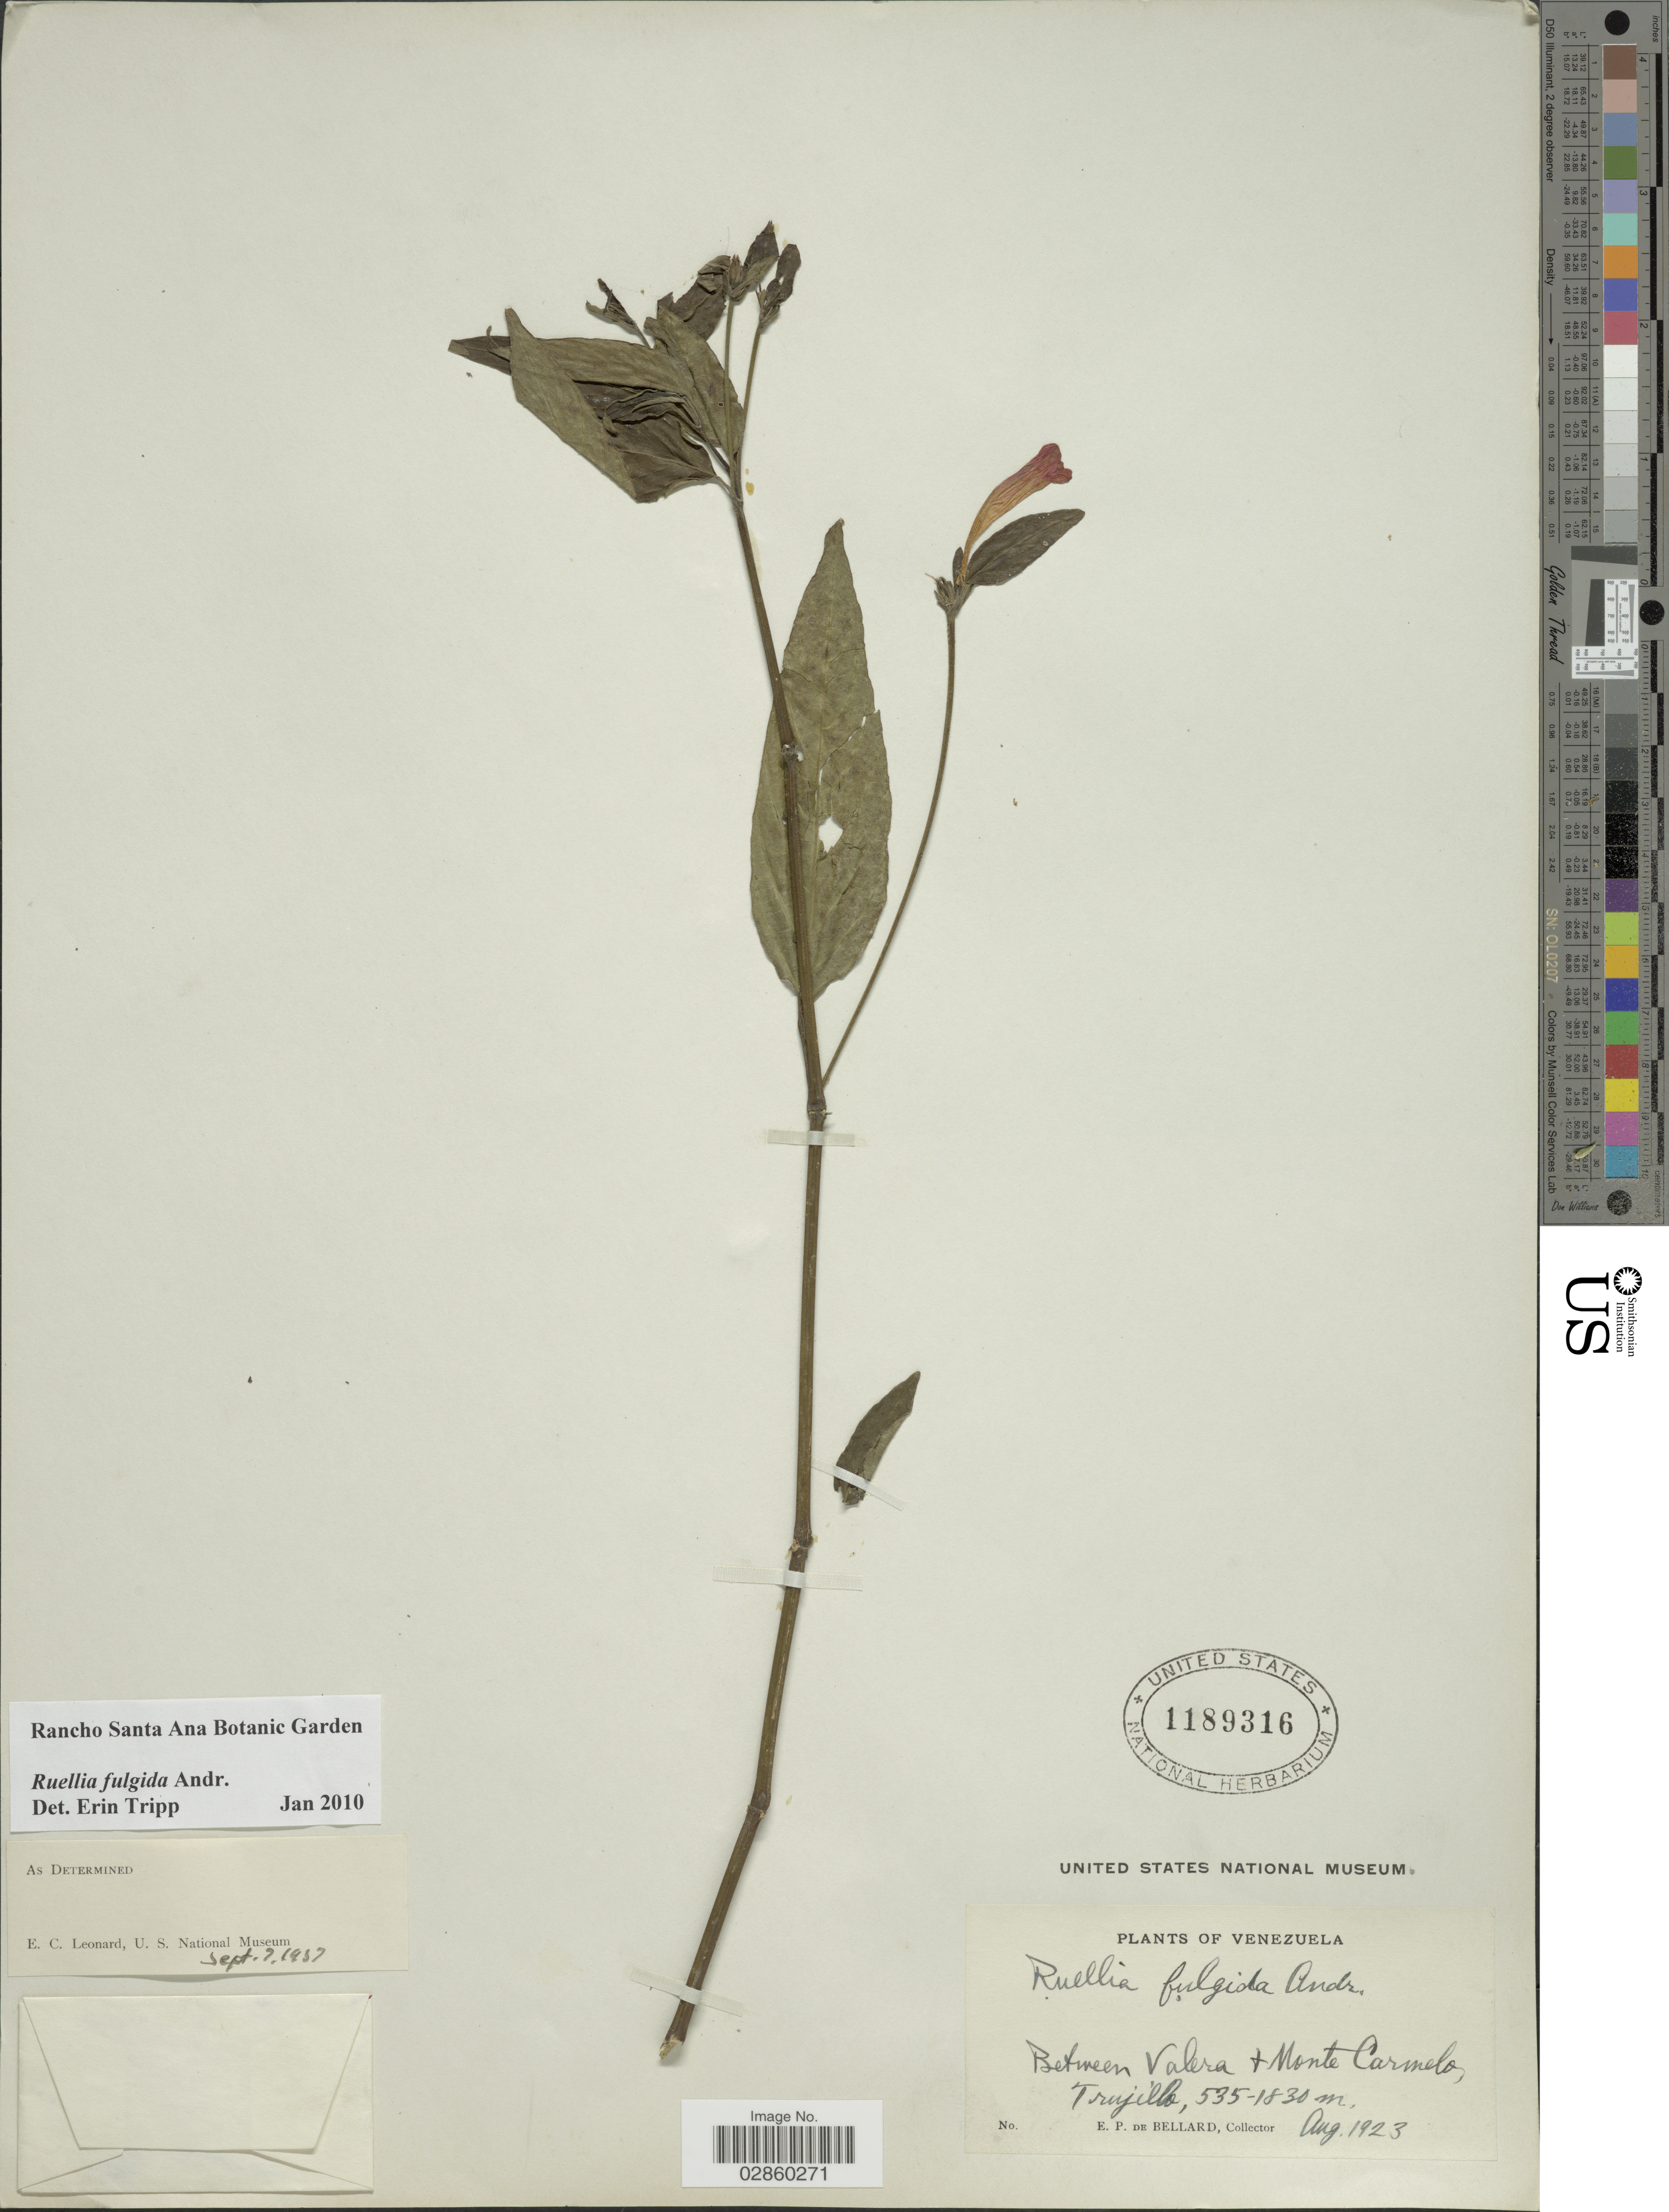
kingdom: Plantae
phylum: Tracheophyta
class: Magnoliopsida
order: Lamiales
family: Acanthaceae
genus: Ruellia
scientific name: Ruellia fulgida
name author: Andrews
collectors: E. de Bellard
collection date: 1923-08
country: Venezuela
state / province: Trujillo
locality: Between Valera & Monte Carmelo.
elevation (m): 535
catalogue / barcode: US 1189316